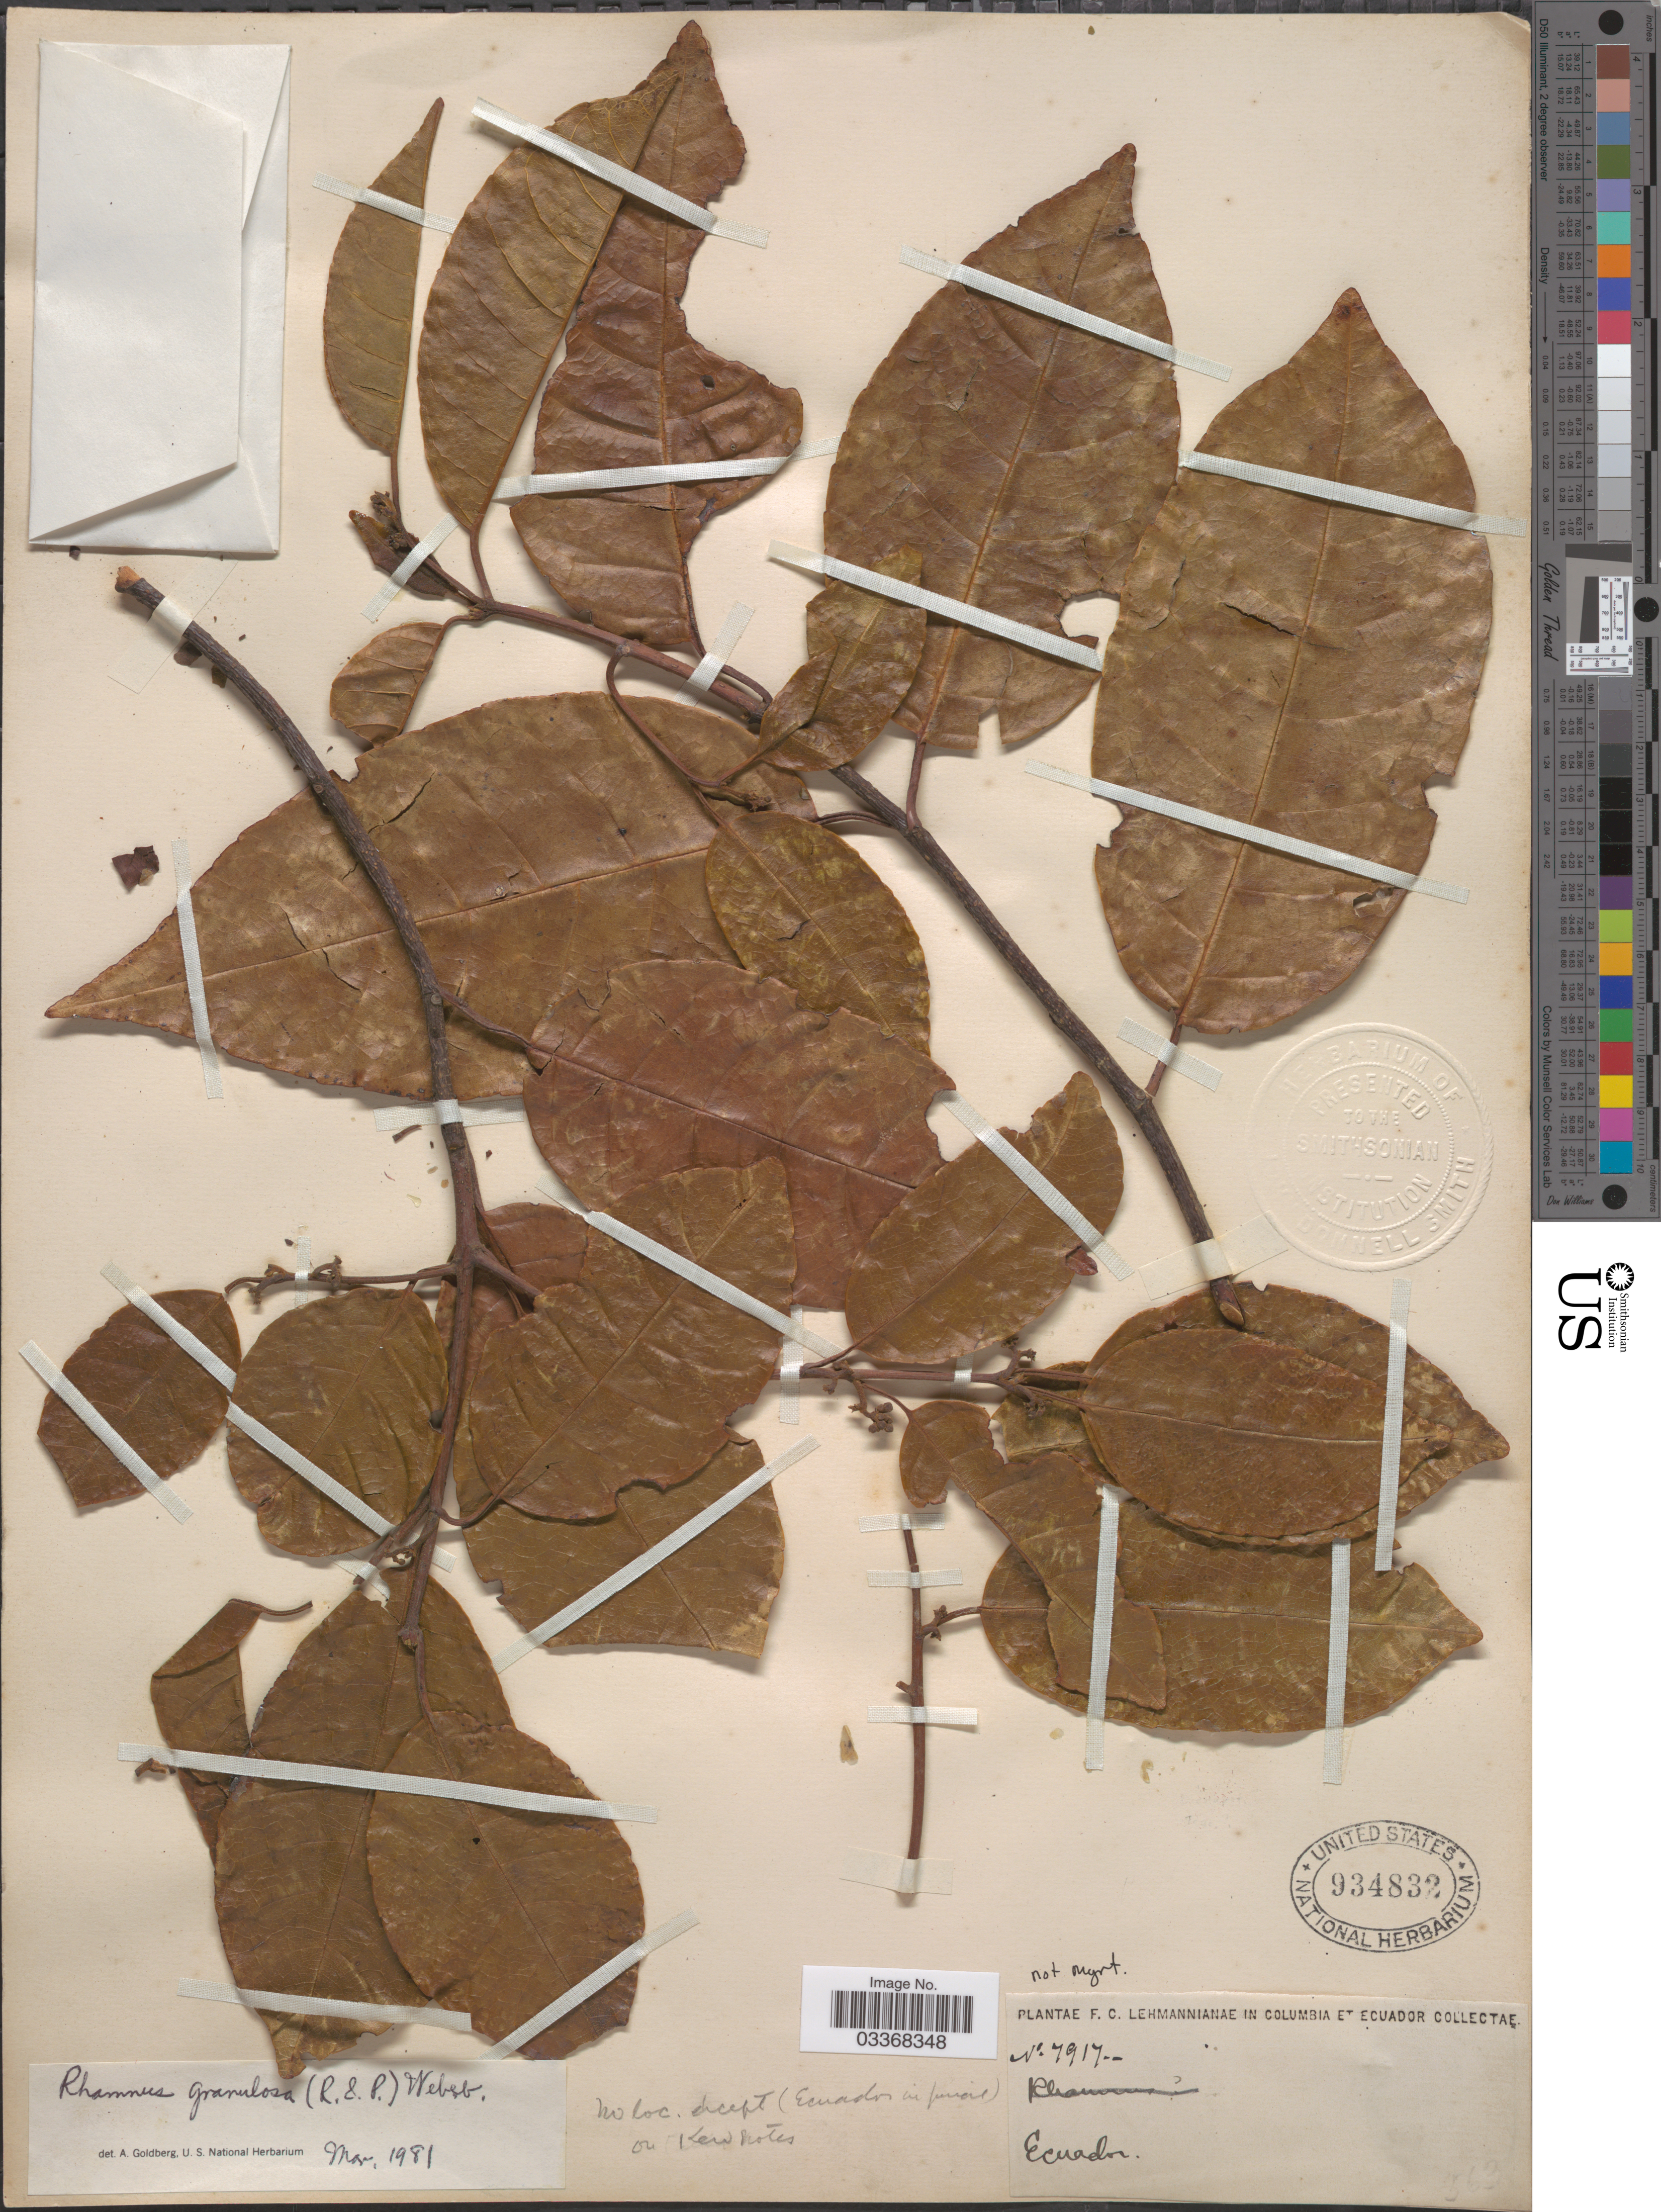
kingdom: Plantae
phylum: Tracheophyta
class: Magnoliopsida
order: Rosales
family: Rhamnaceae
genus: Frangula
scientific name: Frangula granulosa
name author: (Ruiz & Pav.) Grubov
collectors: F. C. Lehmann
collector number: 7917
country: Ecuador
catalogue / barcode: US 934832